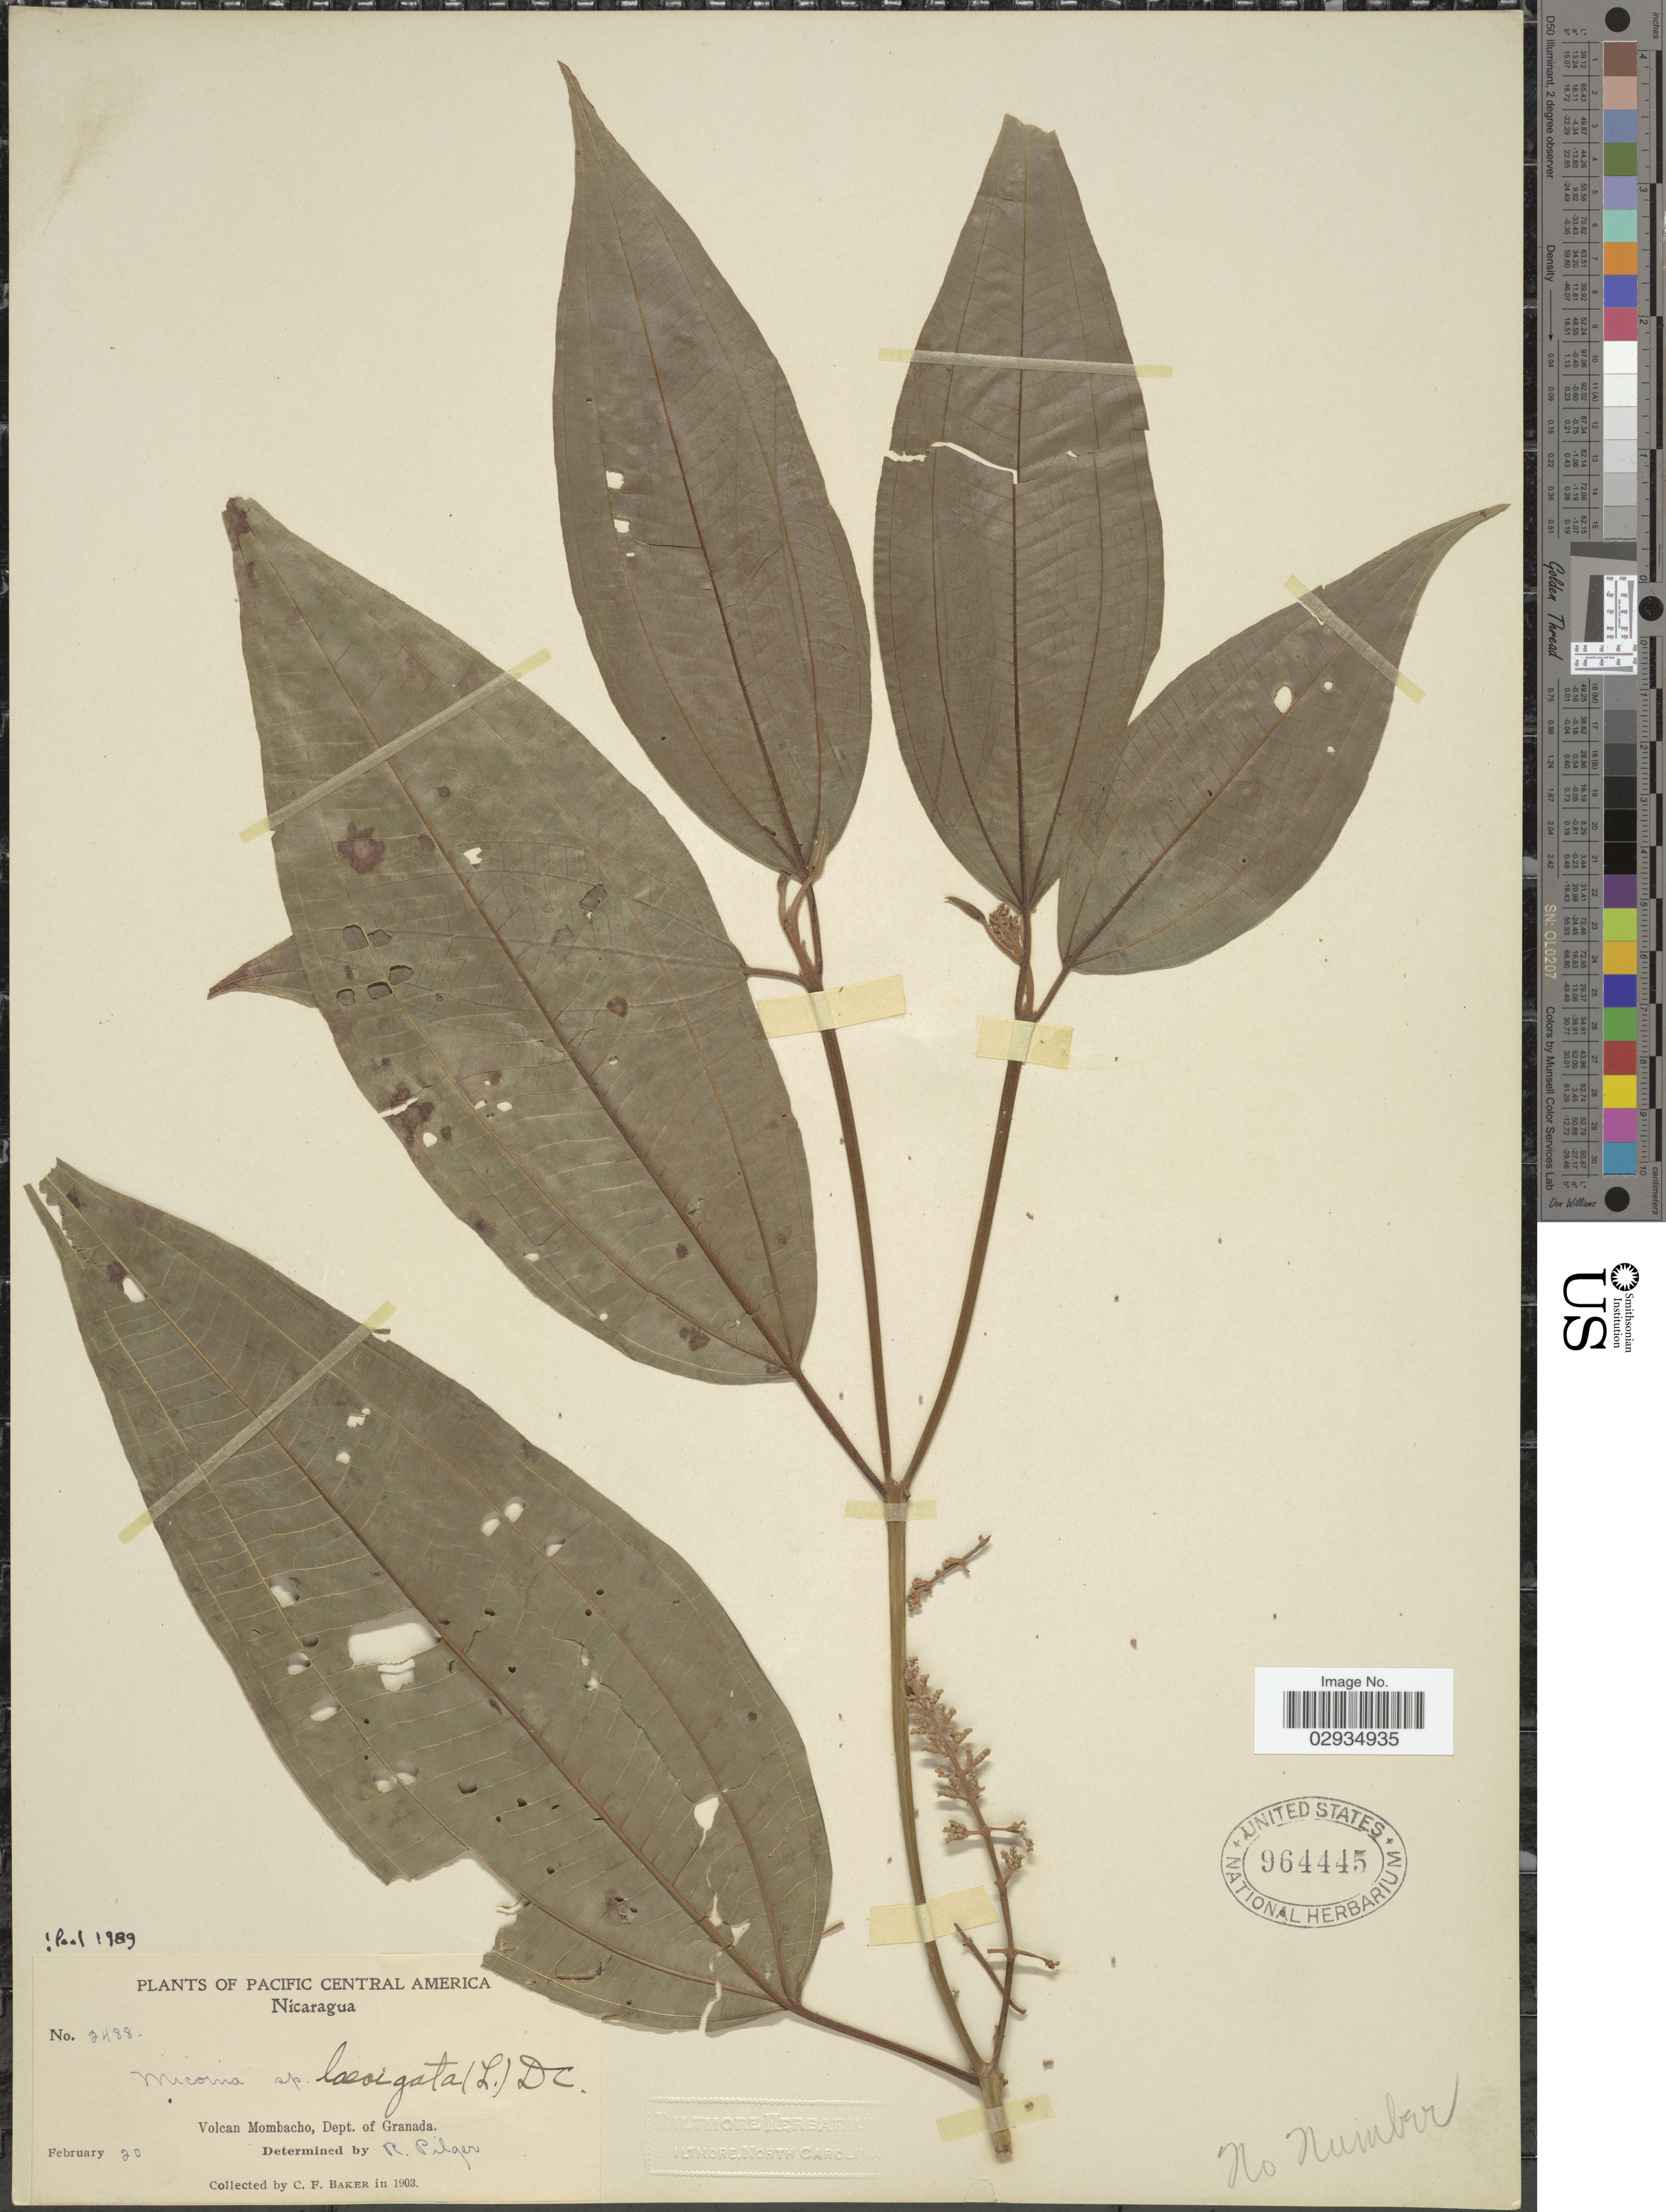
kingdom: Plantae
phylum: Tracheophyta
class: Magnoliopsida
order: Myrtales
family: Melastomataceae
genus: Miconia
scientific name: Miconia laevigata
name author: (L.) D. Don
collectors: C. F. Baker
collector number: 3488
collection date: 1903-02-20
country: Nicaragua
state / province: Granada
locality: Pacific Central America. Volcan Mombacho, Dept. of Granada.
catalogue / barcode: US 964445